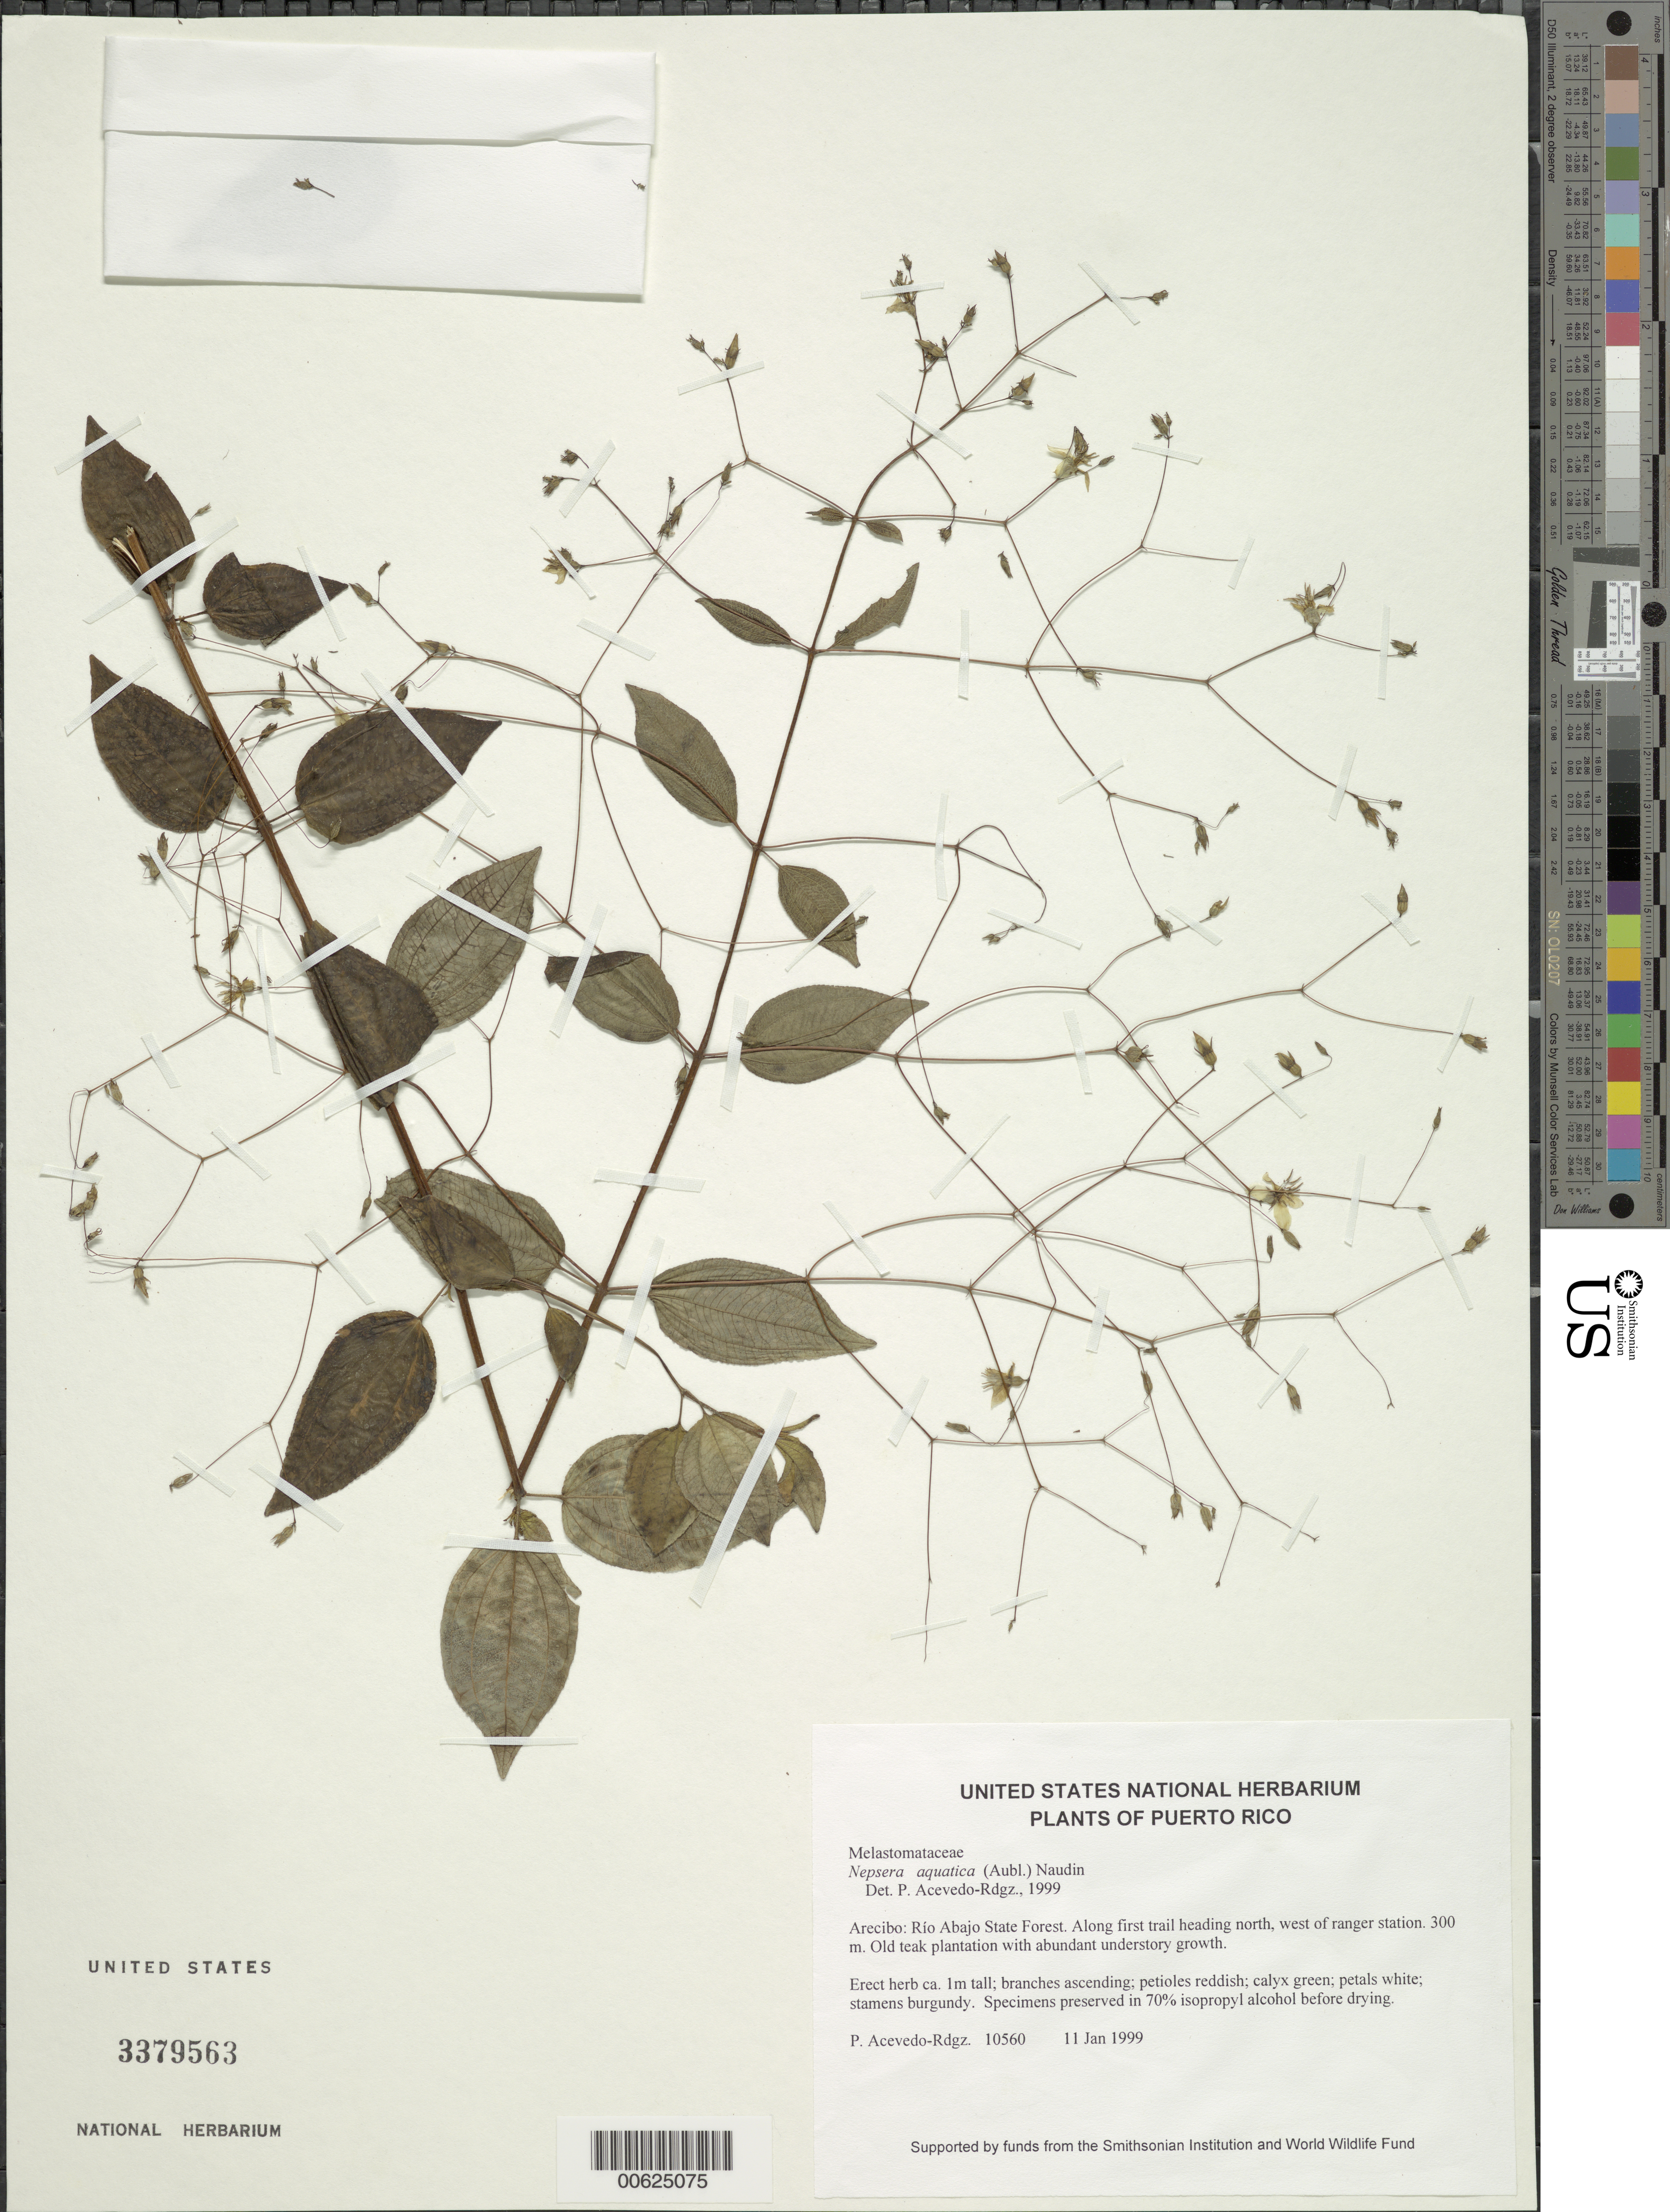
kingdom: Plantae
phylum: Tracheophyta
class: Magnoliopsida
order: Myrtales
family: Melastomataceae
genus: Nepsera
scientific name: Nepsera aquatica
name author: (Aubl.) Naudin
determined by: Acevedo-Rodríguez, P., (BOT), Smithsonian Institution - National Museum of Natural History (UNITED STATES)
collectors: P. Acevedo-Rodr.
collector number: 10560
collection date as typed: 11 Jan 1999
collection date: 1999-01-11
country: Puerto Rico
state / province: Arecibo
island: Puerto Rico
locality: Arecibo; Río Abajo State Forest. Along first trail heading north, west of ranger station.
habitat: Old teak plantation with abundant understory growth.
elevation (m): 300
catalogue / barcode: US 3379563